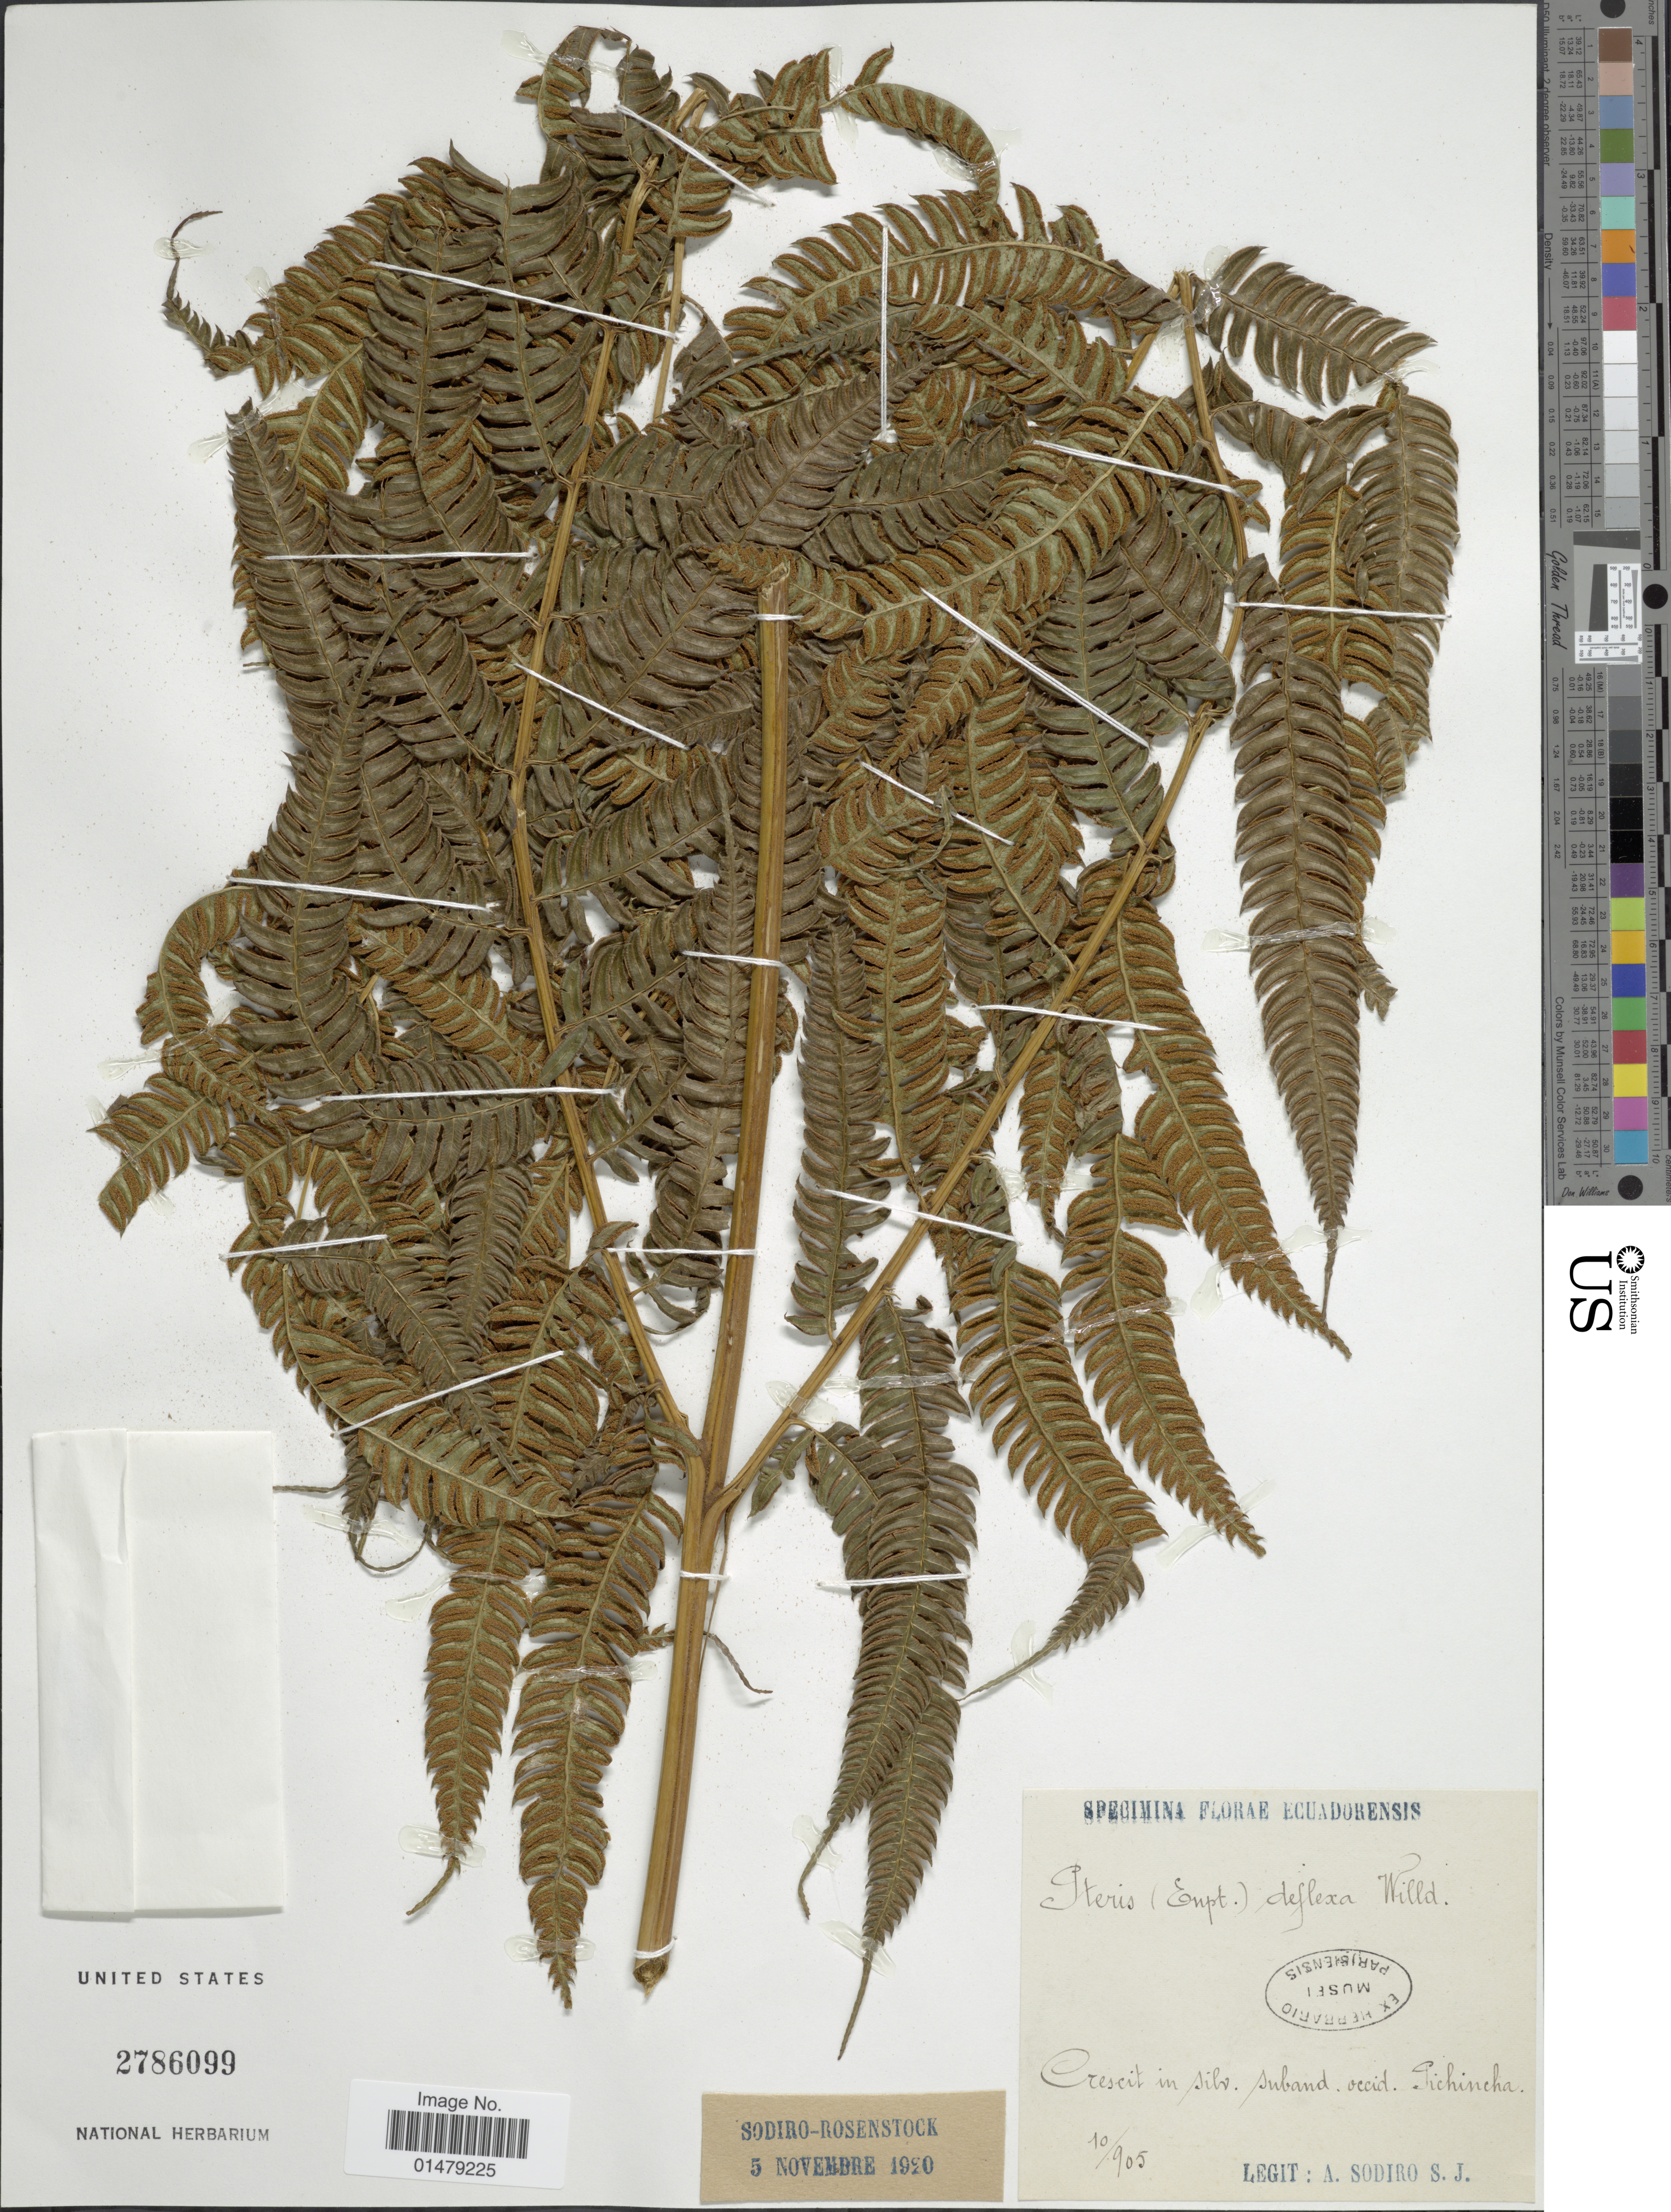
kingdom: Plantae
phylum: Tracheophyta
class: Polypodiopsida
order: Polypodiales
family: Pteridaceae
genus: Pteris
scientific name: Pteris deflexa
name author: Link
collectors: A. Sodiro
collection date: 1905-10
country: Ecuador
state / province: Pichincha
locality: Crescit in silv. suband. occid. Pichincha.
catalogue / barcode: US 2786099